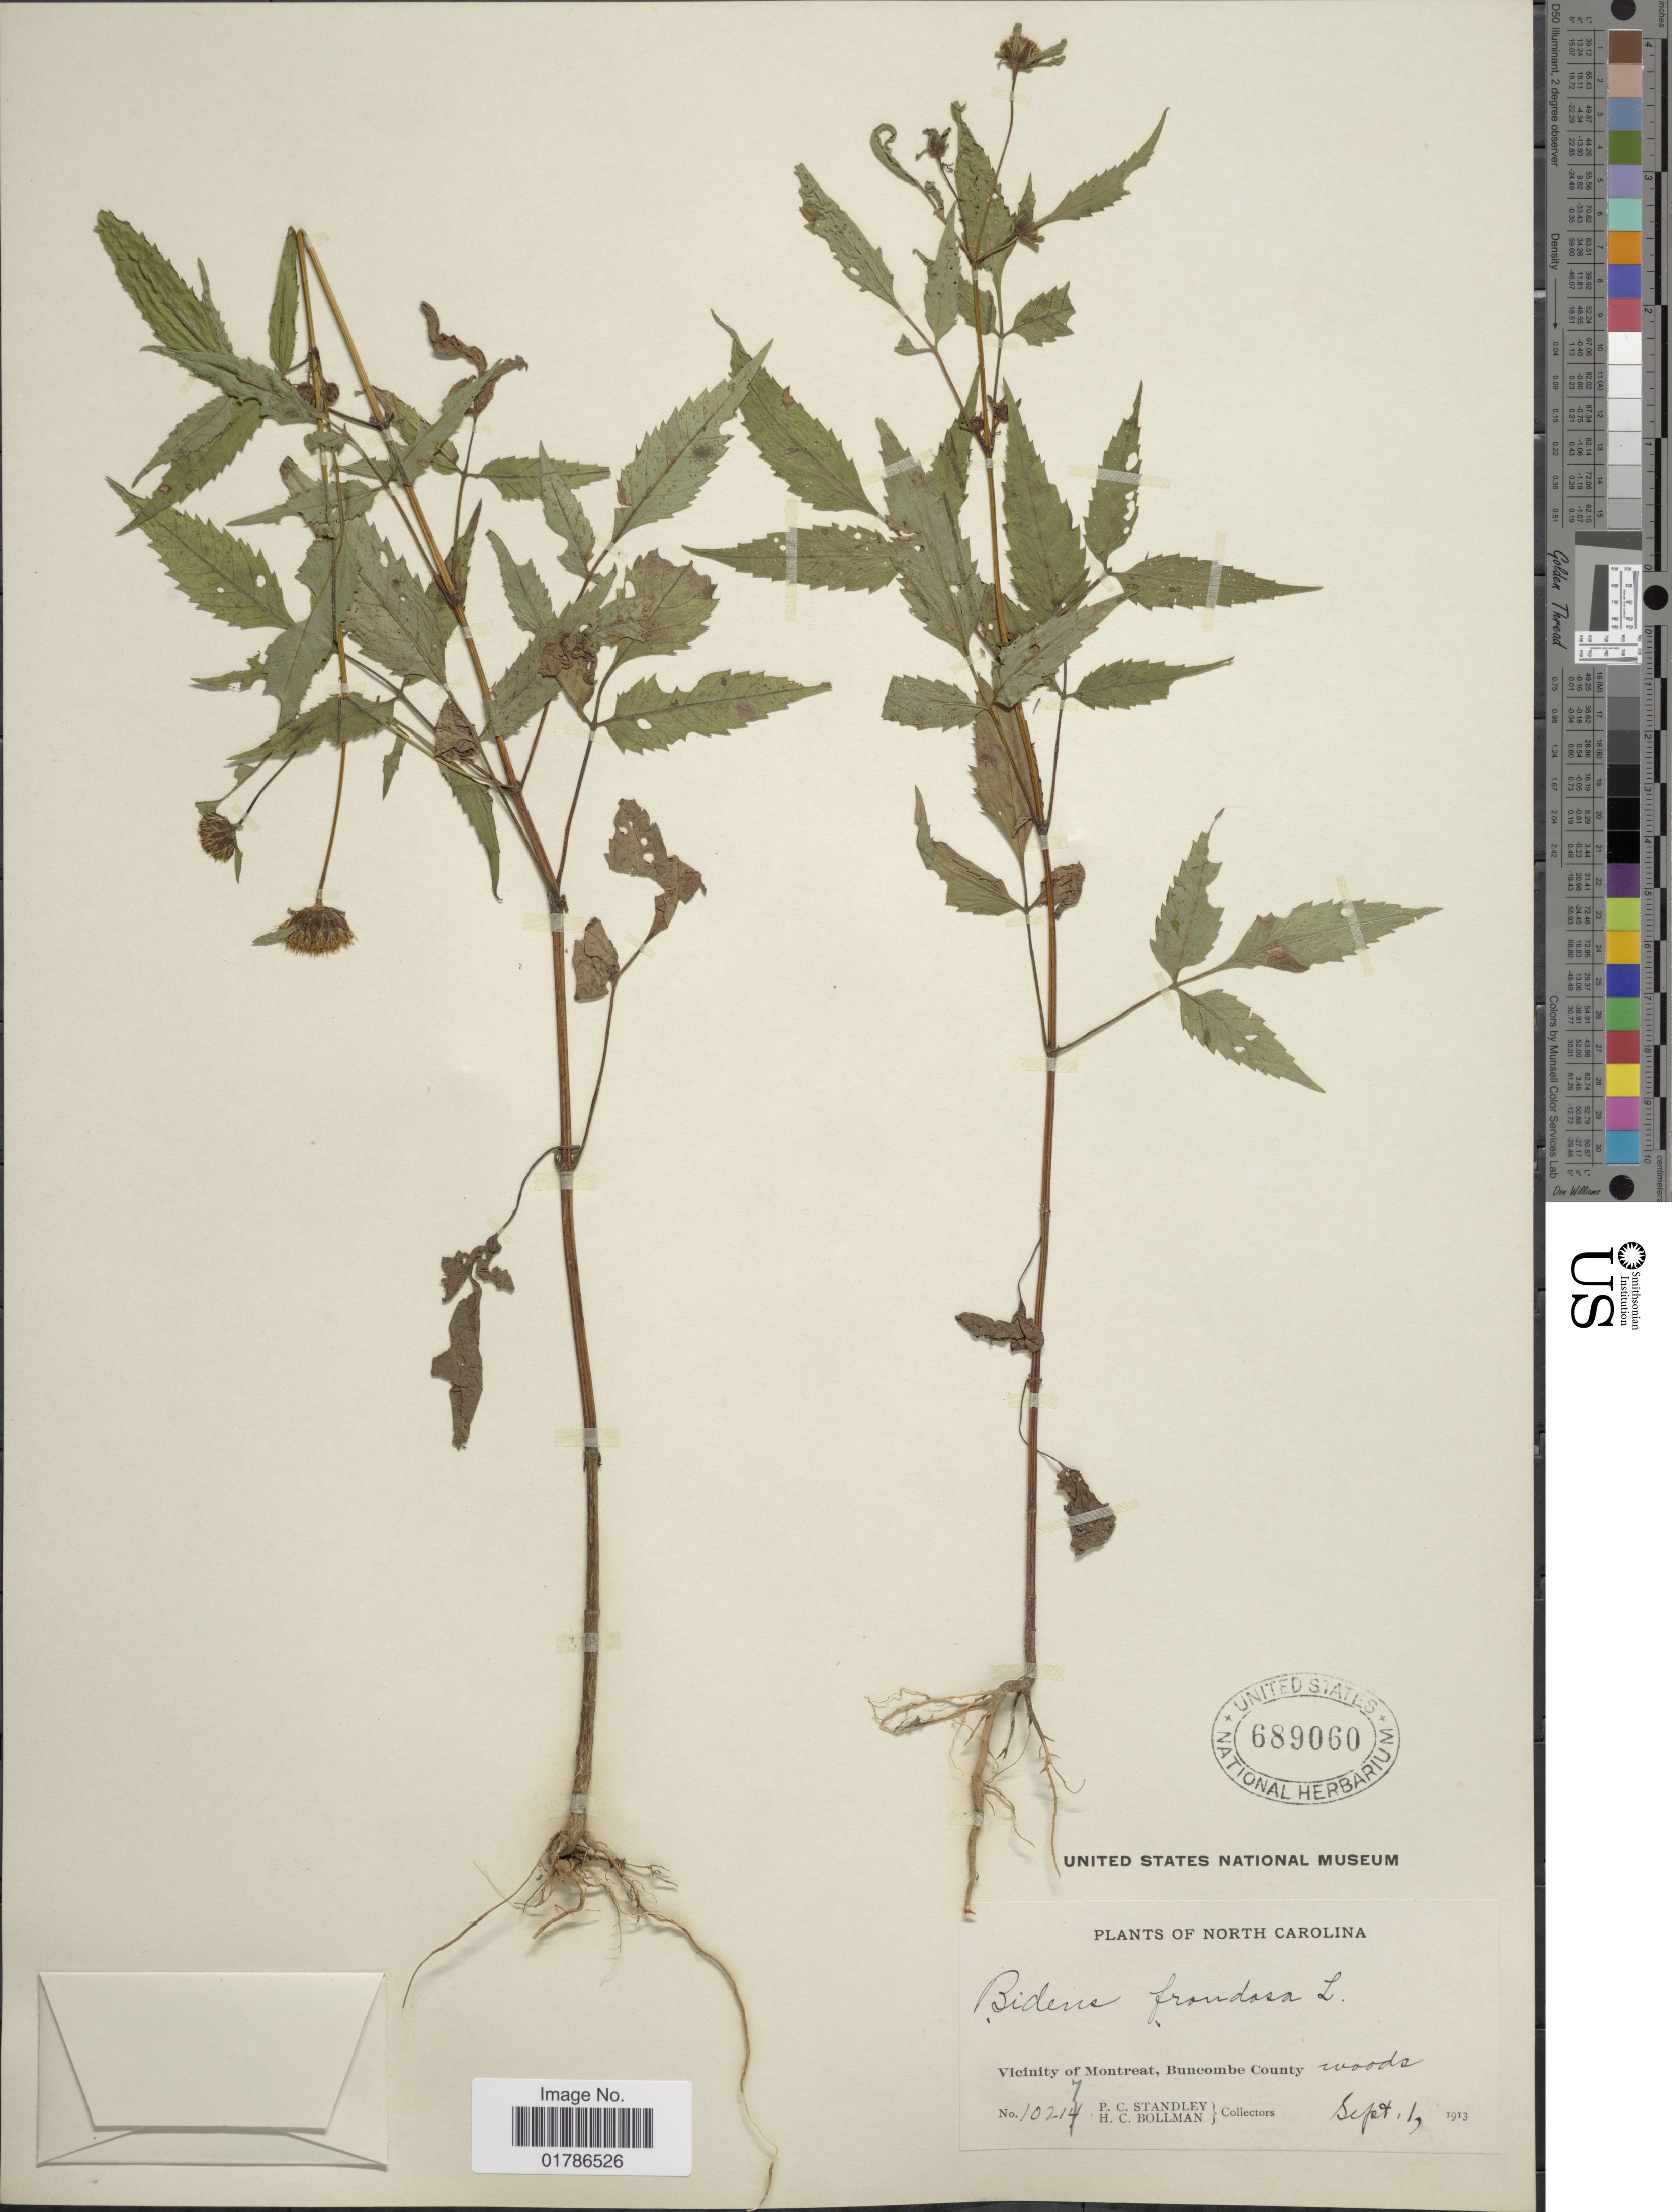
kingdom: Plantae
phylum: Tracheophyta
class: Magnoliopsida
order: Asterales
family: Asteraceae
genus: Bidens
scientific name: Bidens frondosa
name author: L.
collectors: P. C. Standley & H. C. Bollman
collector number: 10217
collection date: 1913-09-01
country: United States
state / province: North Carolina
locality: Vicinity of Montreat, Buncombe County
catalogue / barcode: US 689060